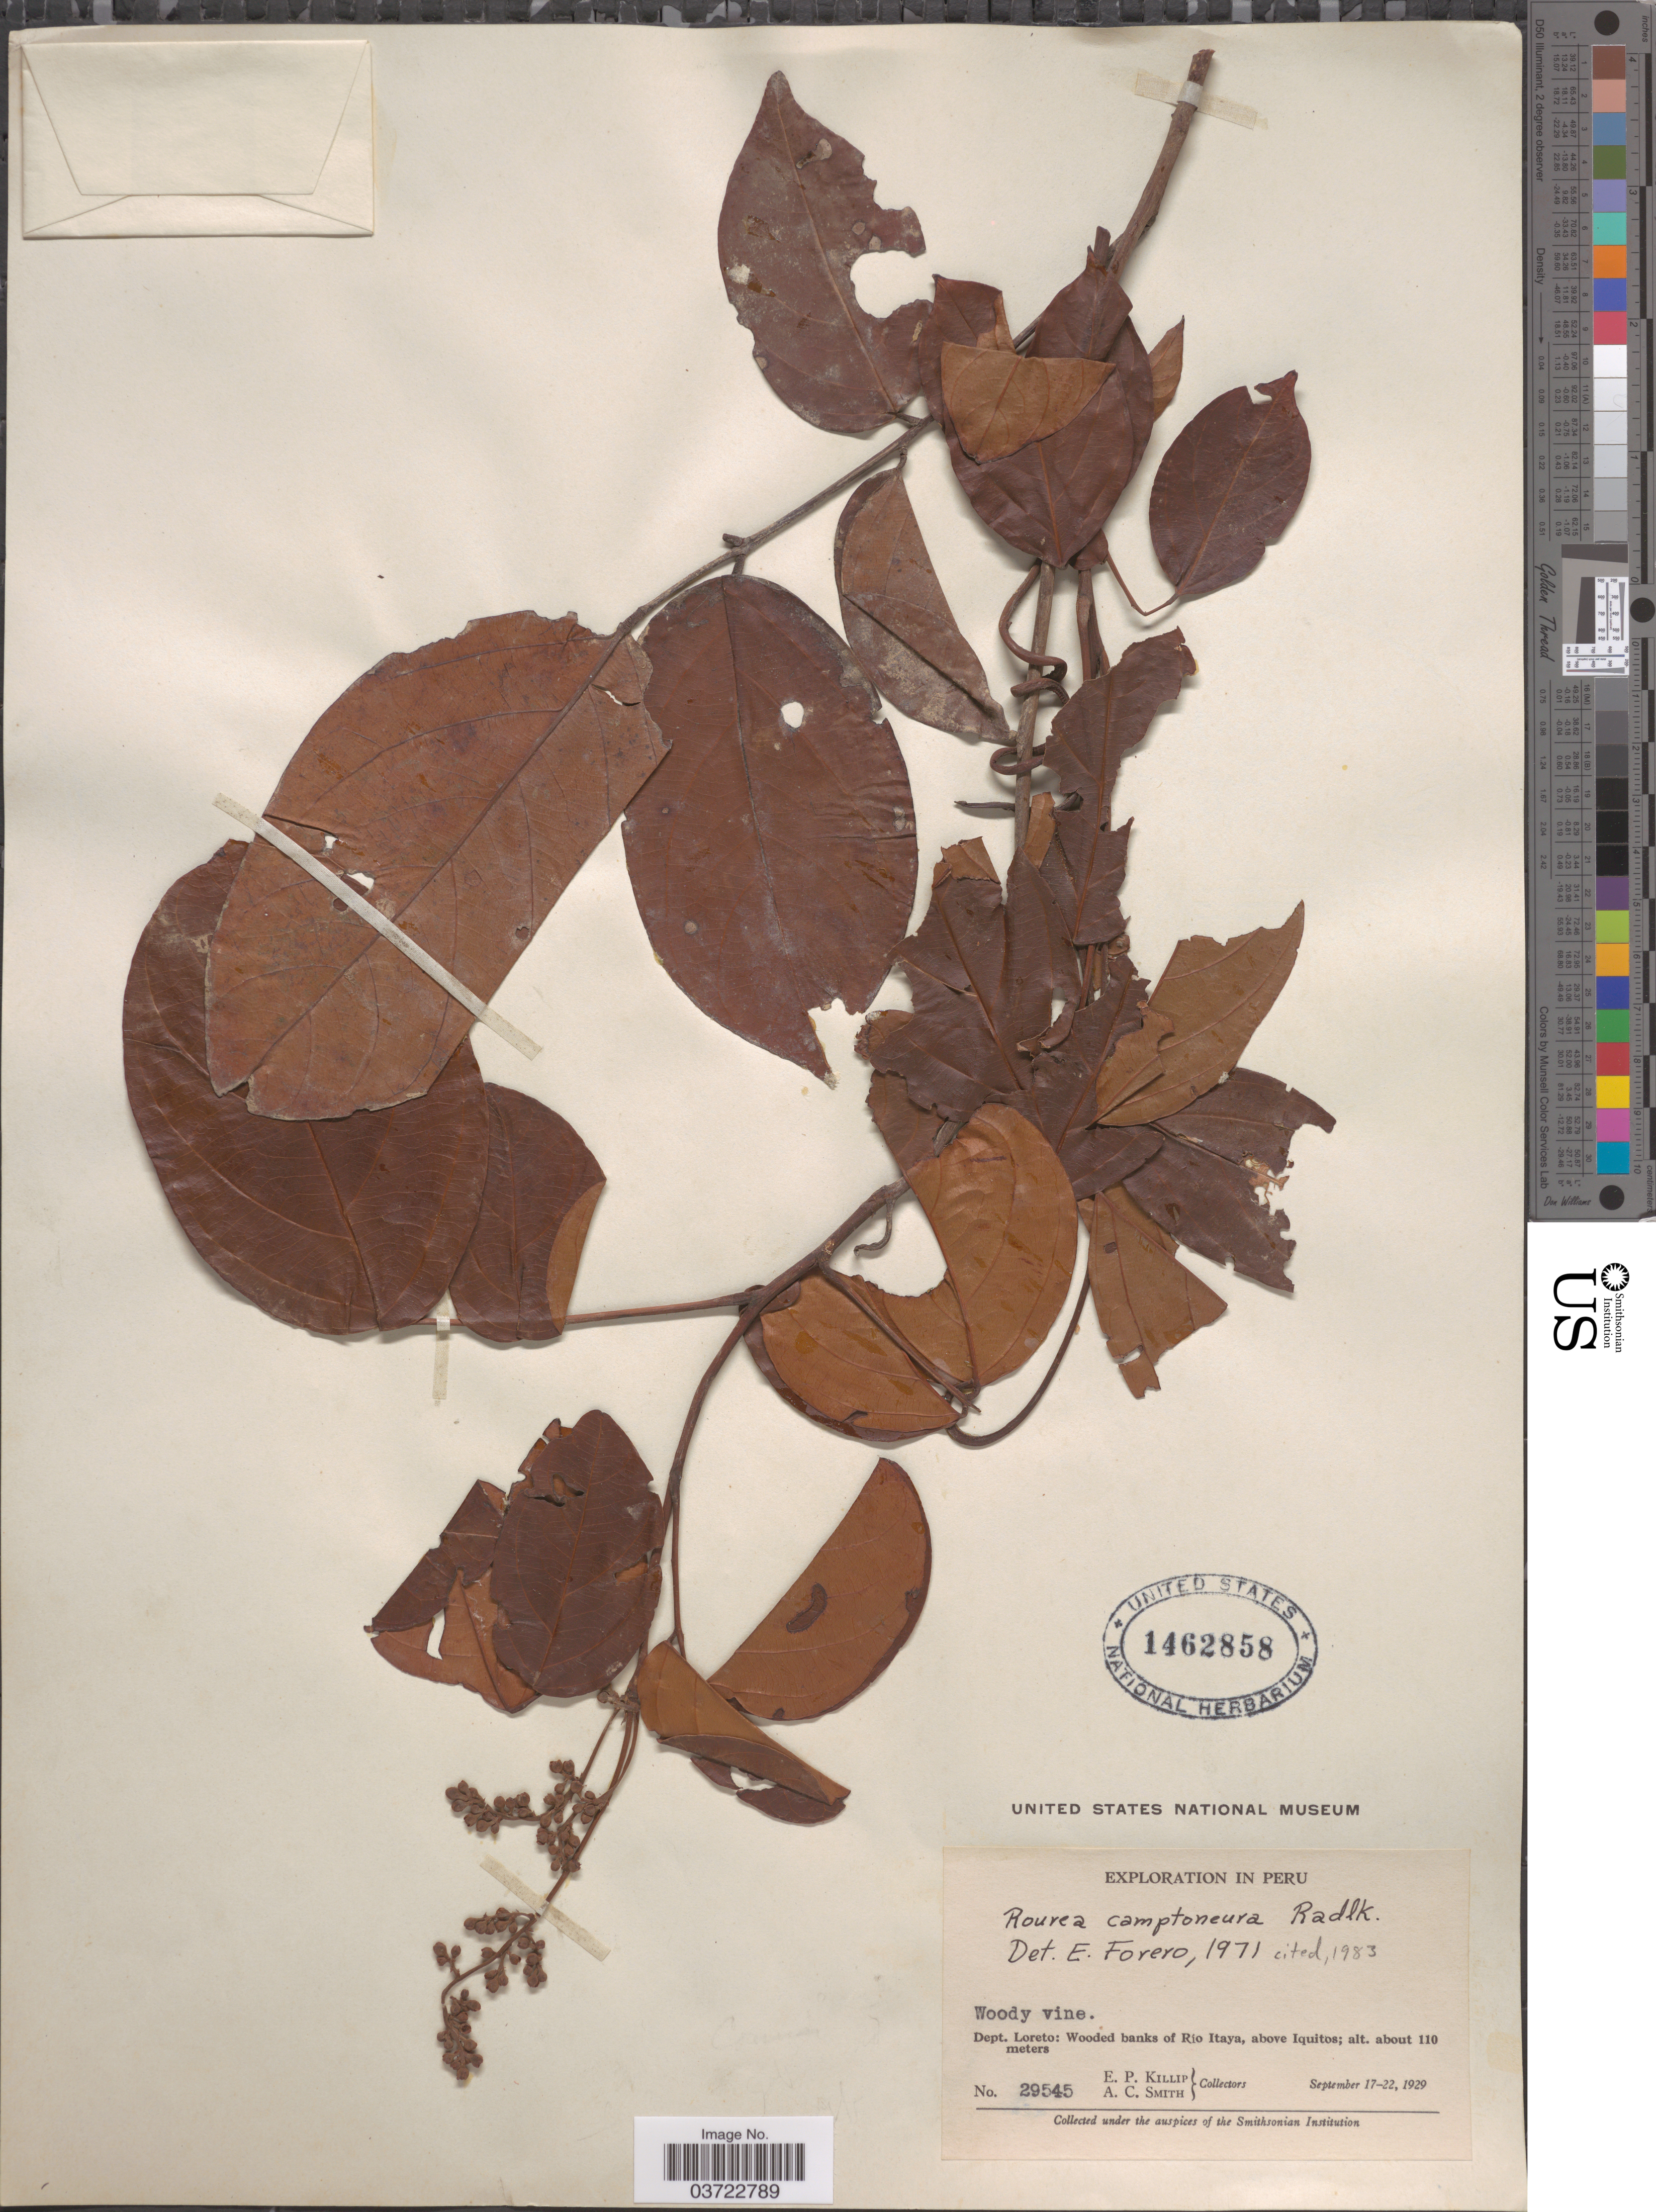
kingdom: Plantae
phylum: Tracheophyta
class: Magnoliopsida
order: Oxalidales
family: Connaraceae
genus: Rourea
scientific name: Rourea camptoneura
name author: Radlk.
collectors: E. P. Killip & A. C. Smith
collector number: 29545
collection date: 1929-09-17/1929-09-22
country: Peru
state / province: Loreto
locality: Dept. Loreto: Wooded banks of Río Itaya, above Iquitos.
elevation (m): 110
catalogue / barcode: US 1462858